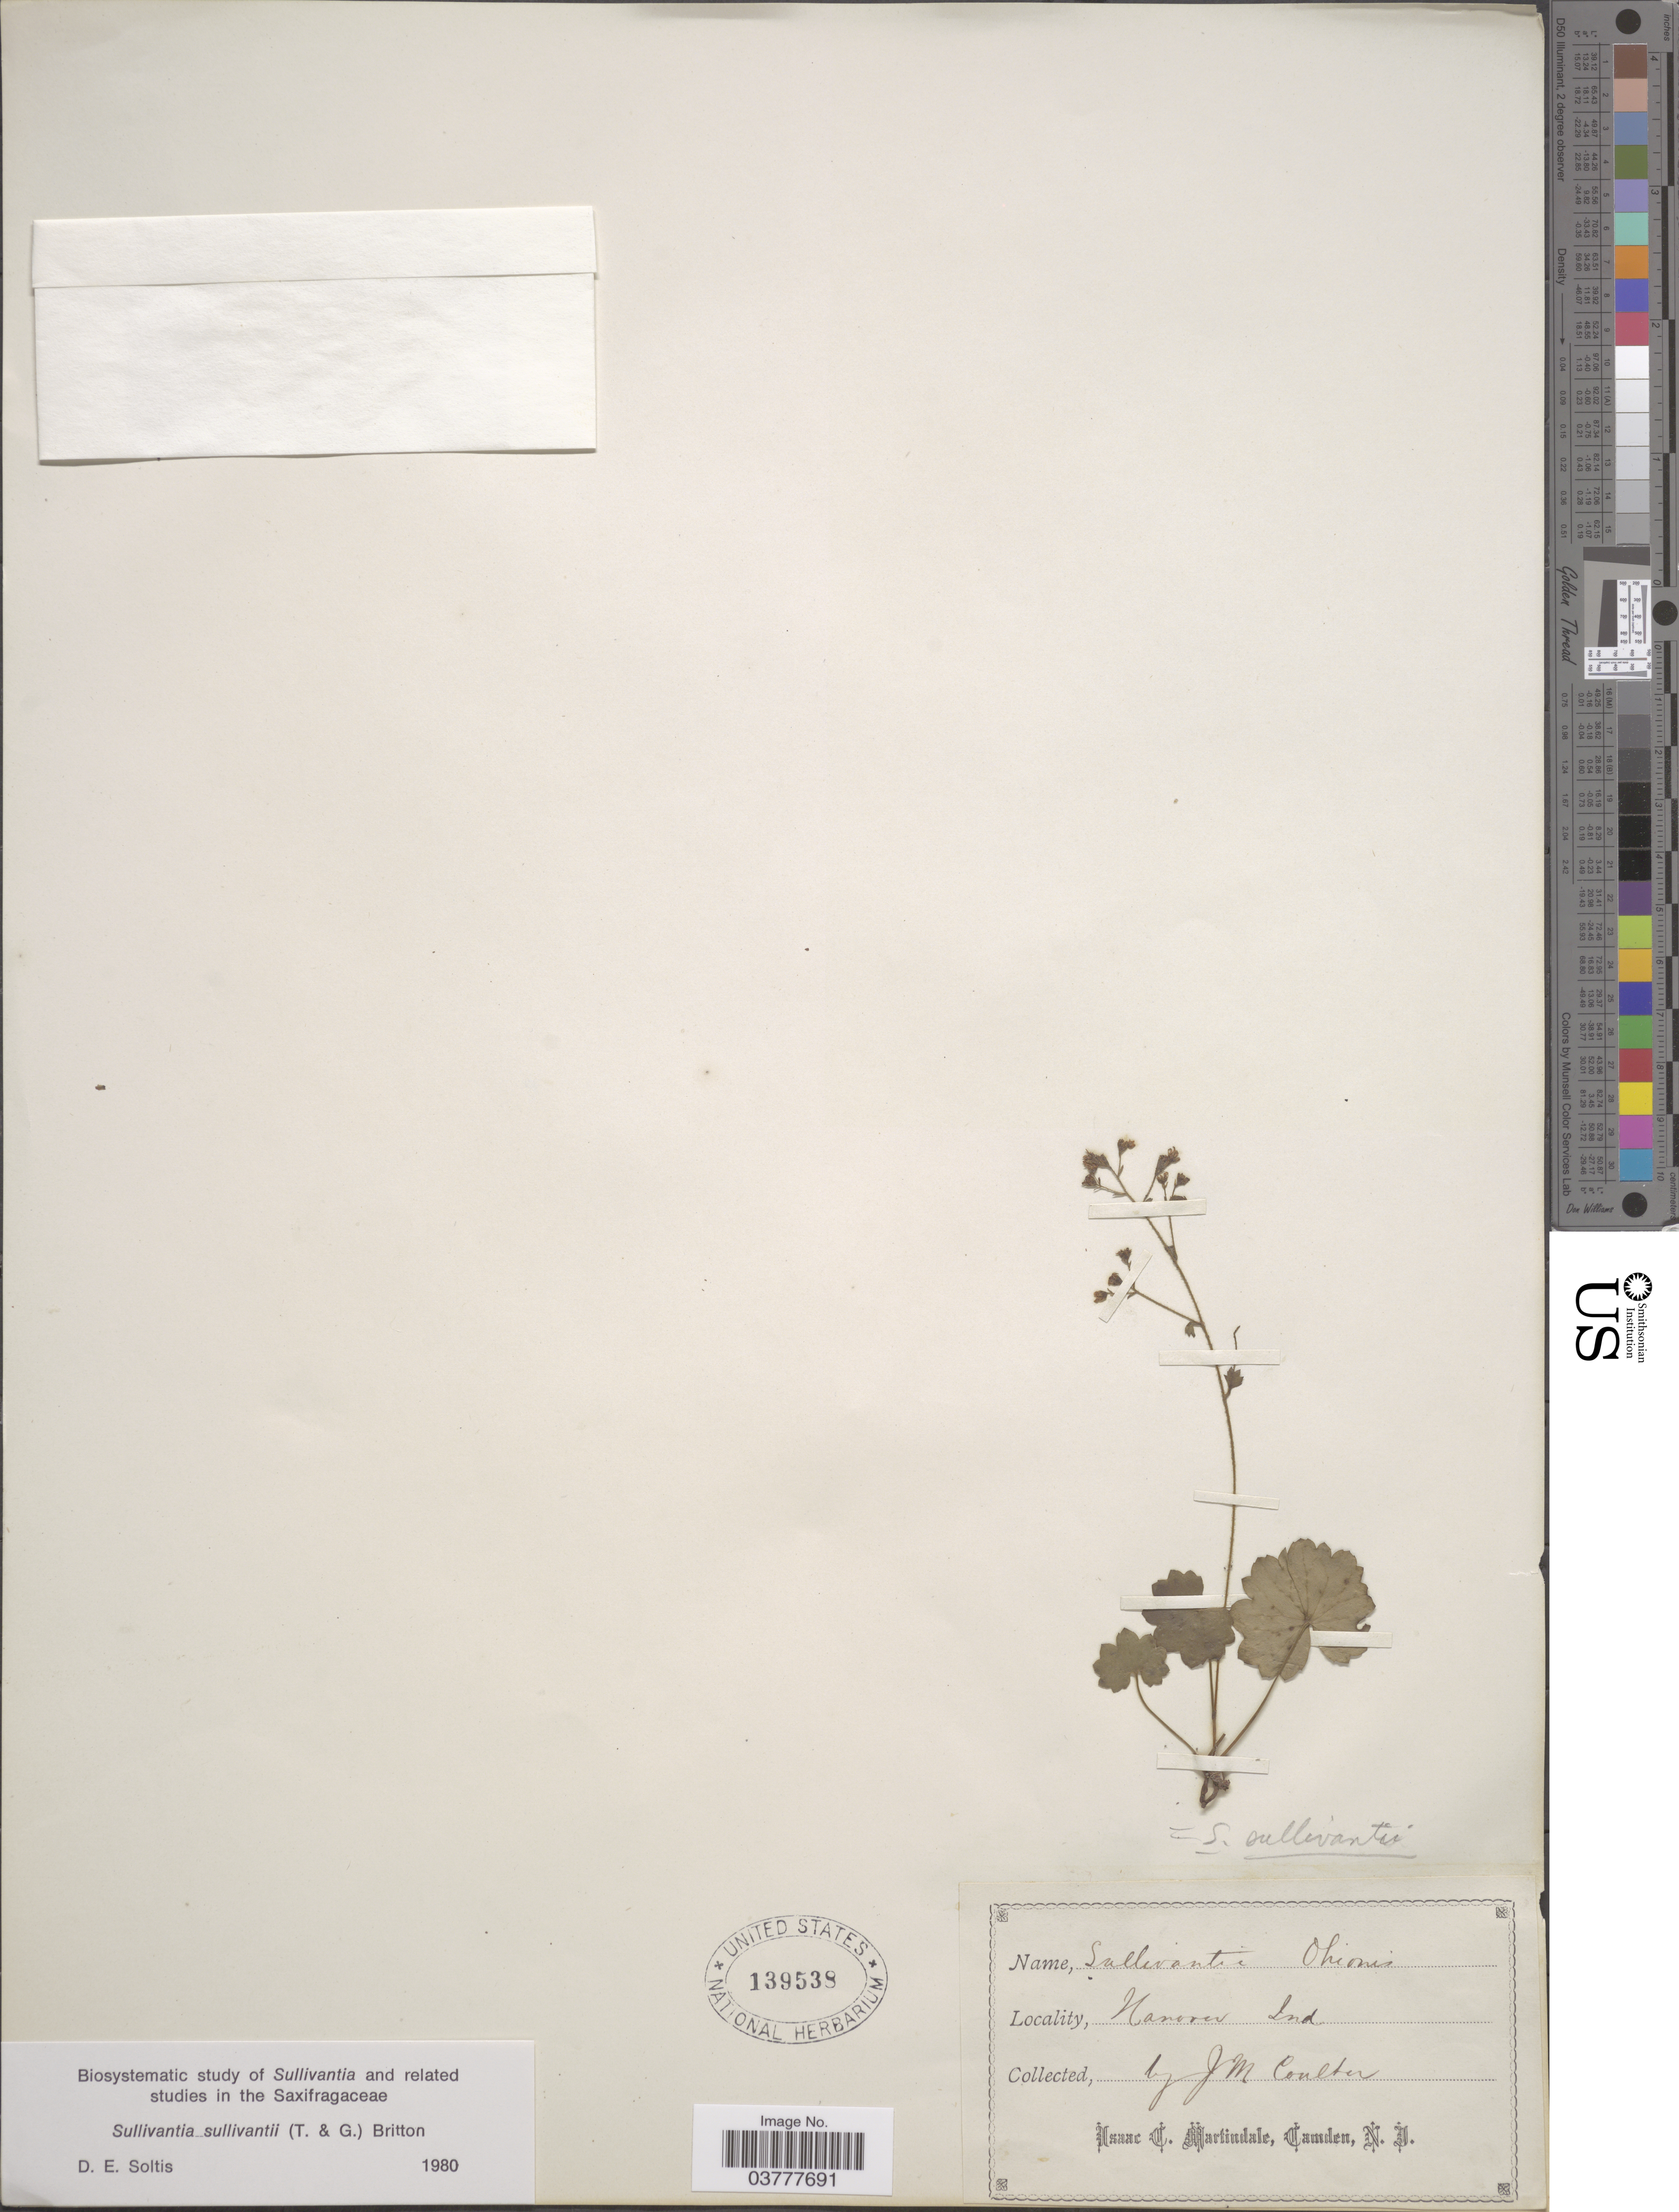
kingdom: Plantae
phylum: Tracheophyta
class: Magnoliopsida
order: Saxifragales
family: Saxifragaceae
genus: Sullivantia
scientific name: Sullivantia sullivantii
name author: (Torr. & A. Gray) Britton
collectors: J. M. Coulter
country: United States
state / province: Indiana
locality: Hanover.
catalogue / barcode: US 139538